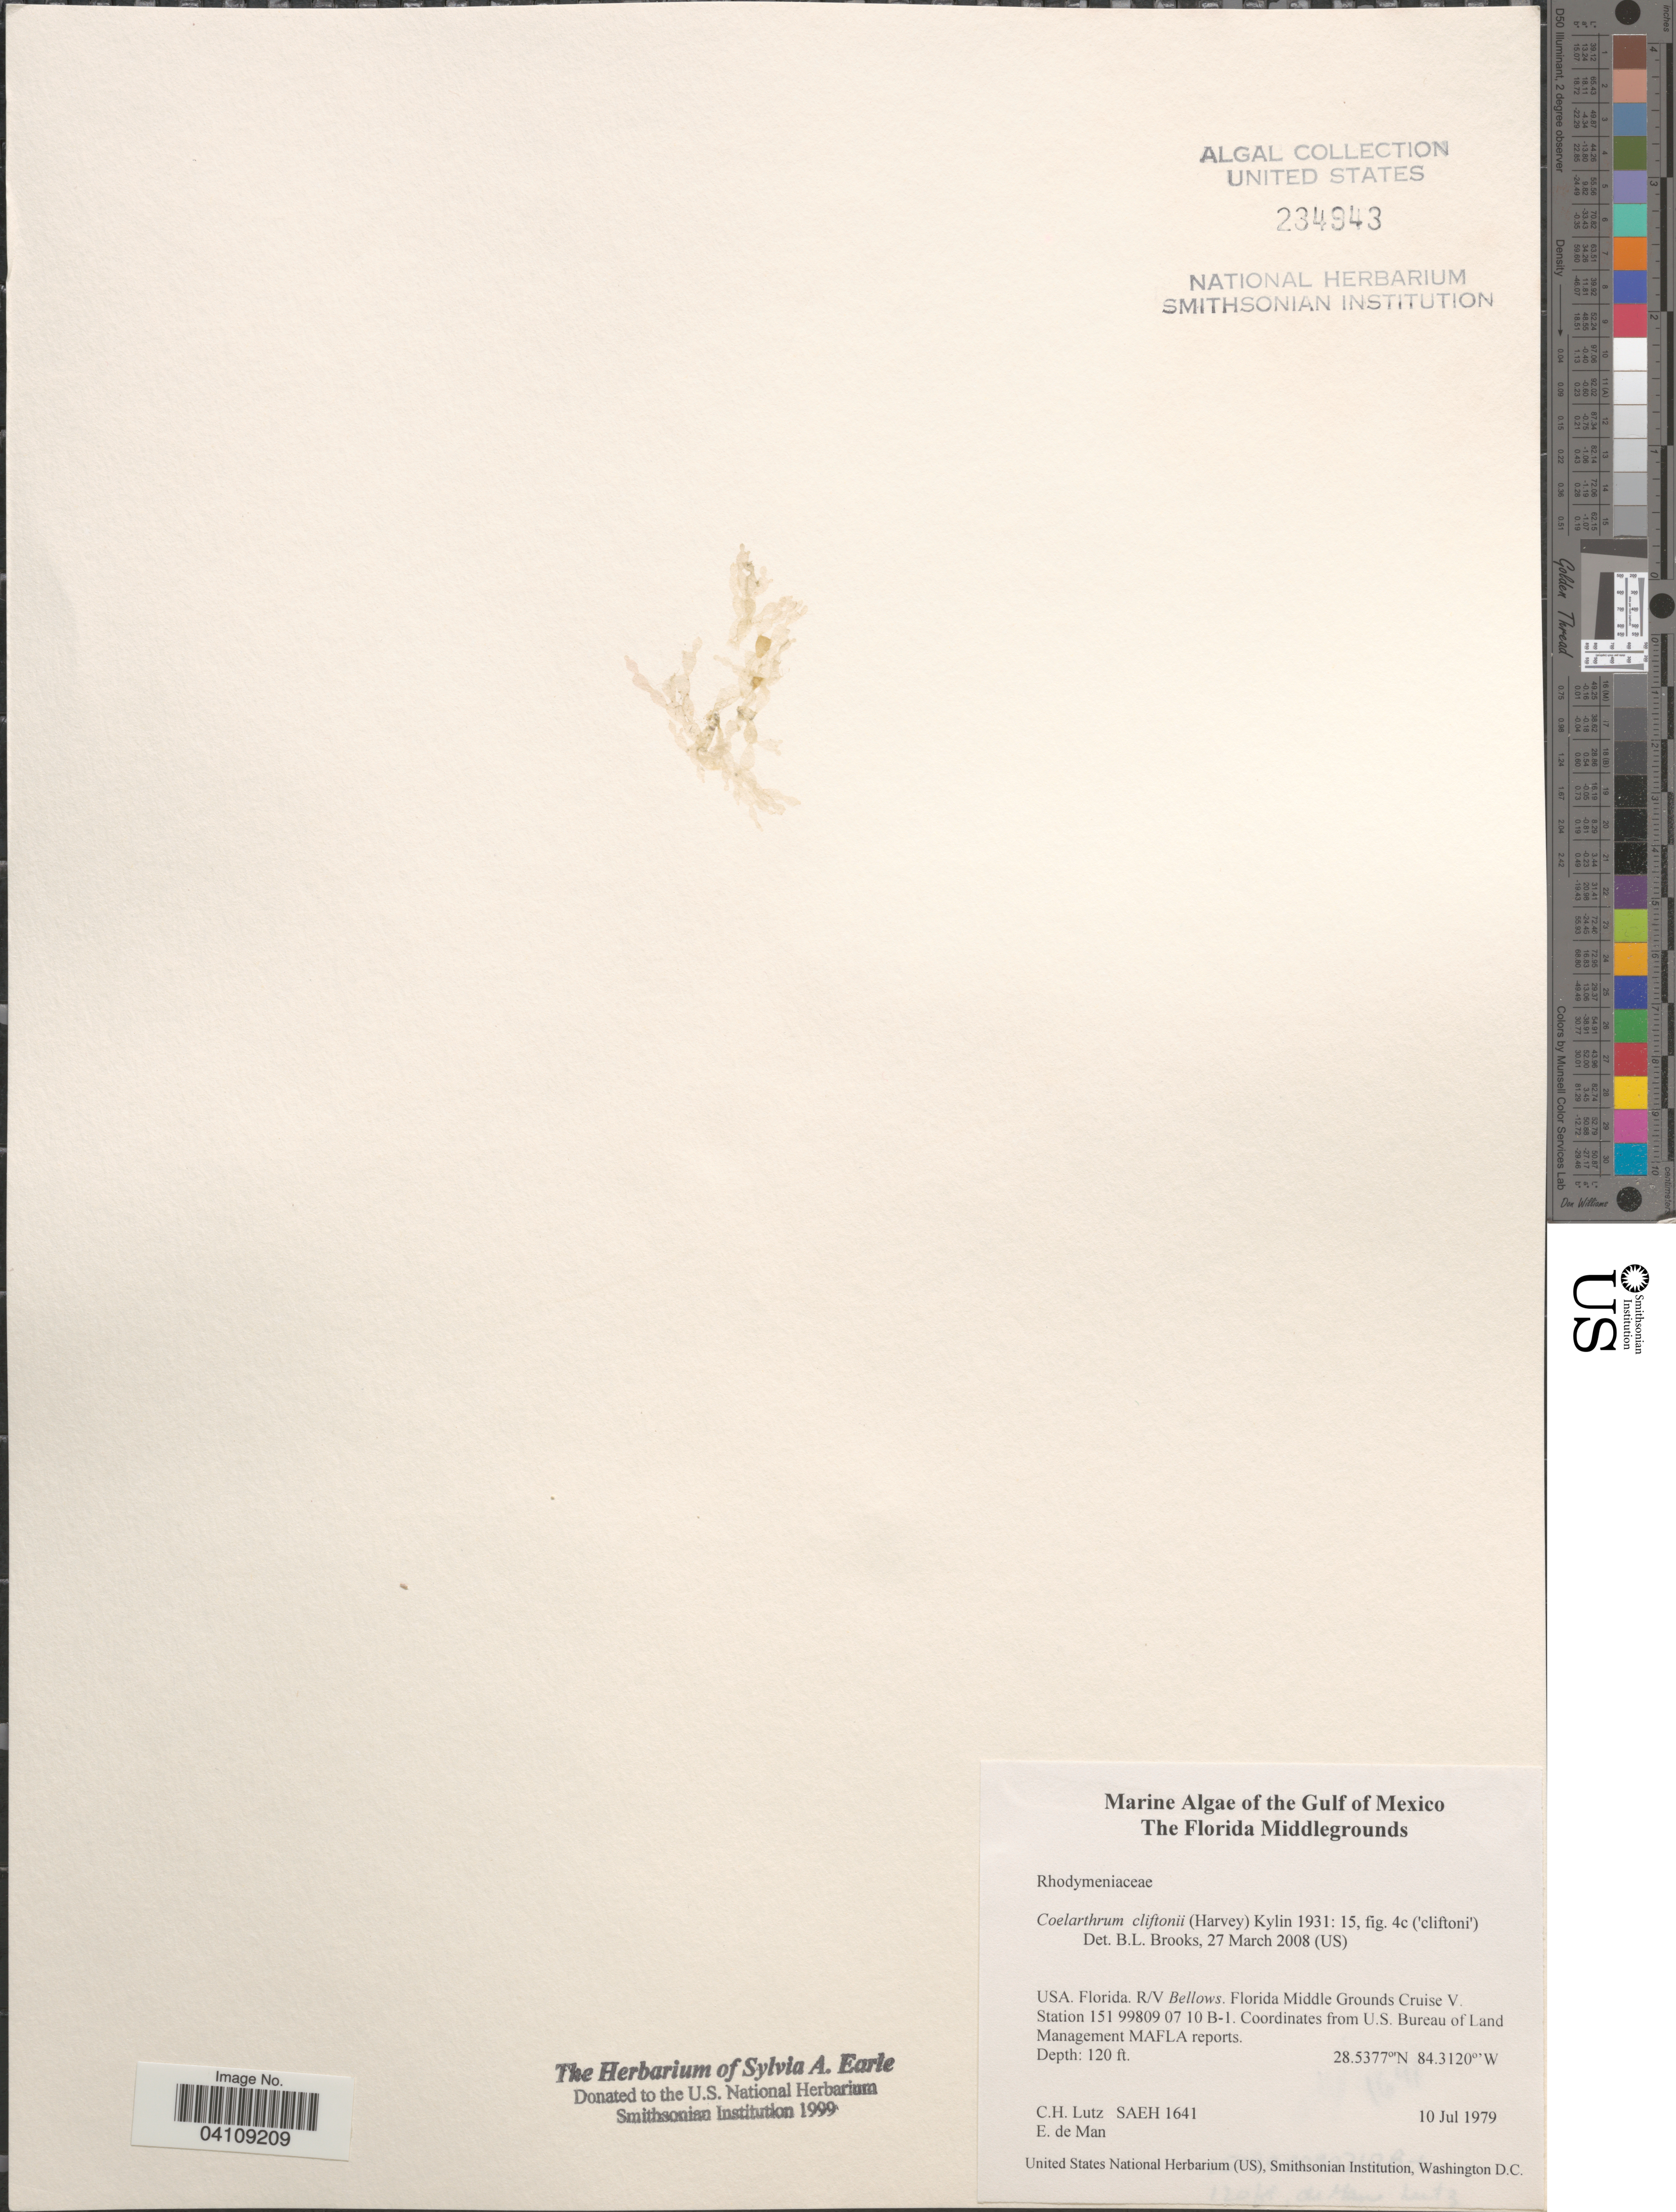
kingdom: Plantae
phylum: Rhodophyta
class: Florideophyceae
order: Rhodymeniales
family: Rhodymeniaceae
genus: Coelarthrum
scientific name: Coelarthrum cliftonii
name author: (Harv.) Kylin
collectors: C. Lutz & E. de Man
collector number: SAEH 1641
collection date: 1979-07-10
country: United States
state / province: Florida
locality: Gulf of Mexico. The Florida Middlegrounds. Florida. R/V Bellows. Florida Middle Grounds Cruise V. Station 151 99809 07 10 B-1.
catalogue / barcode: US 234943